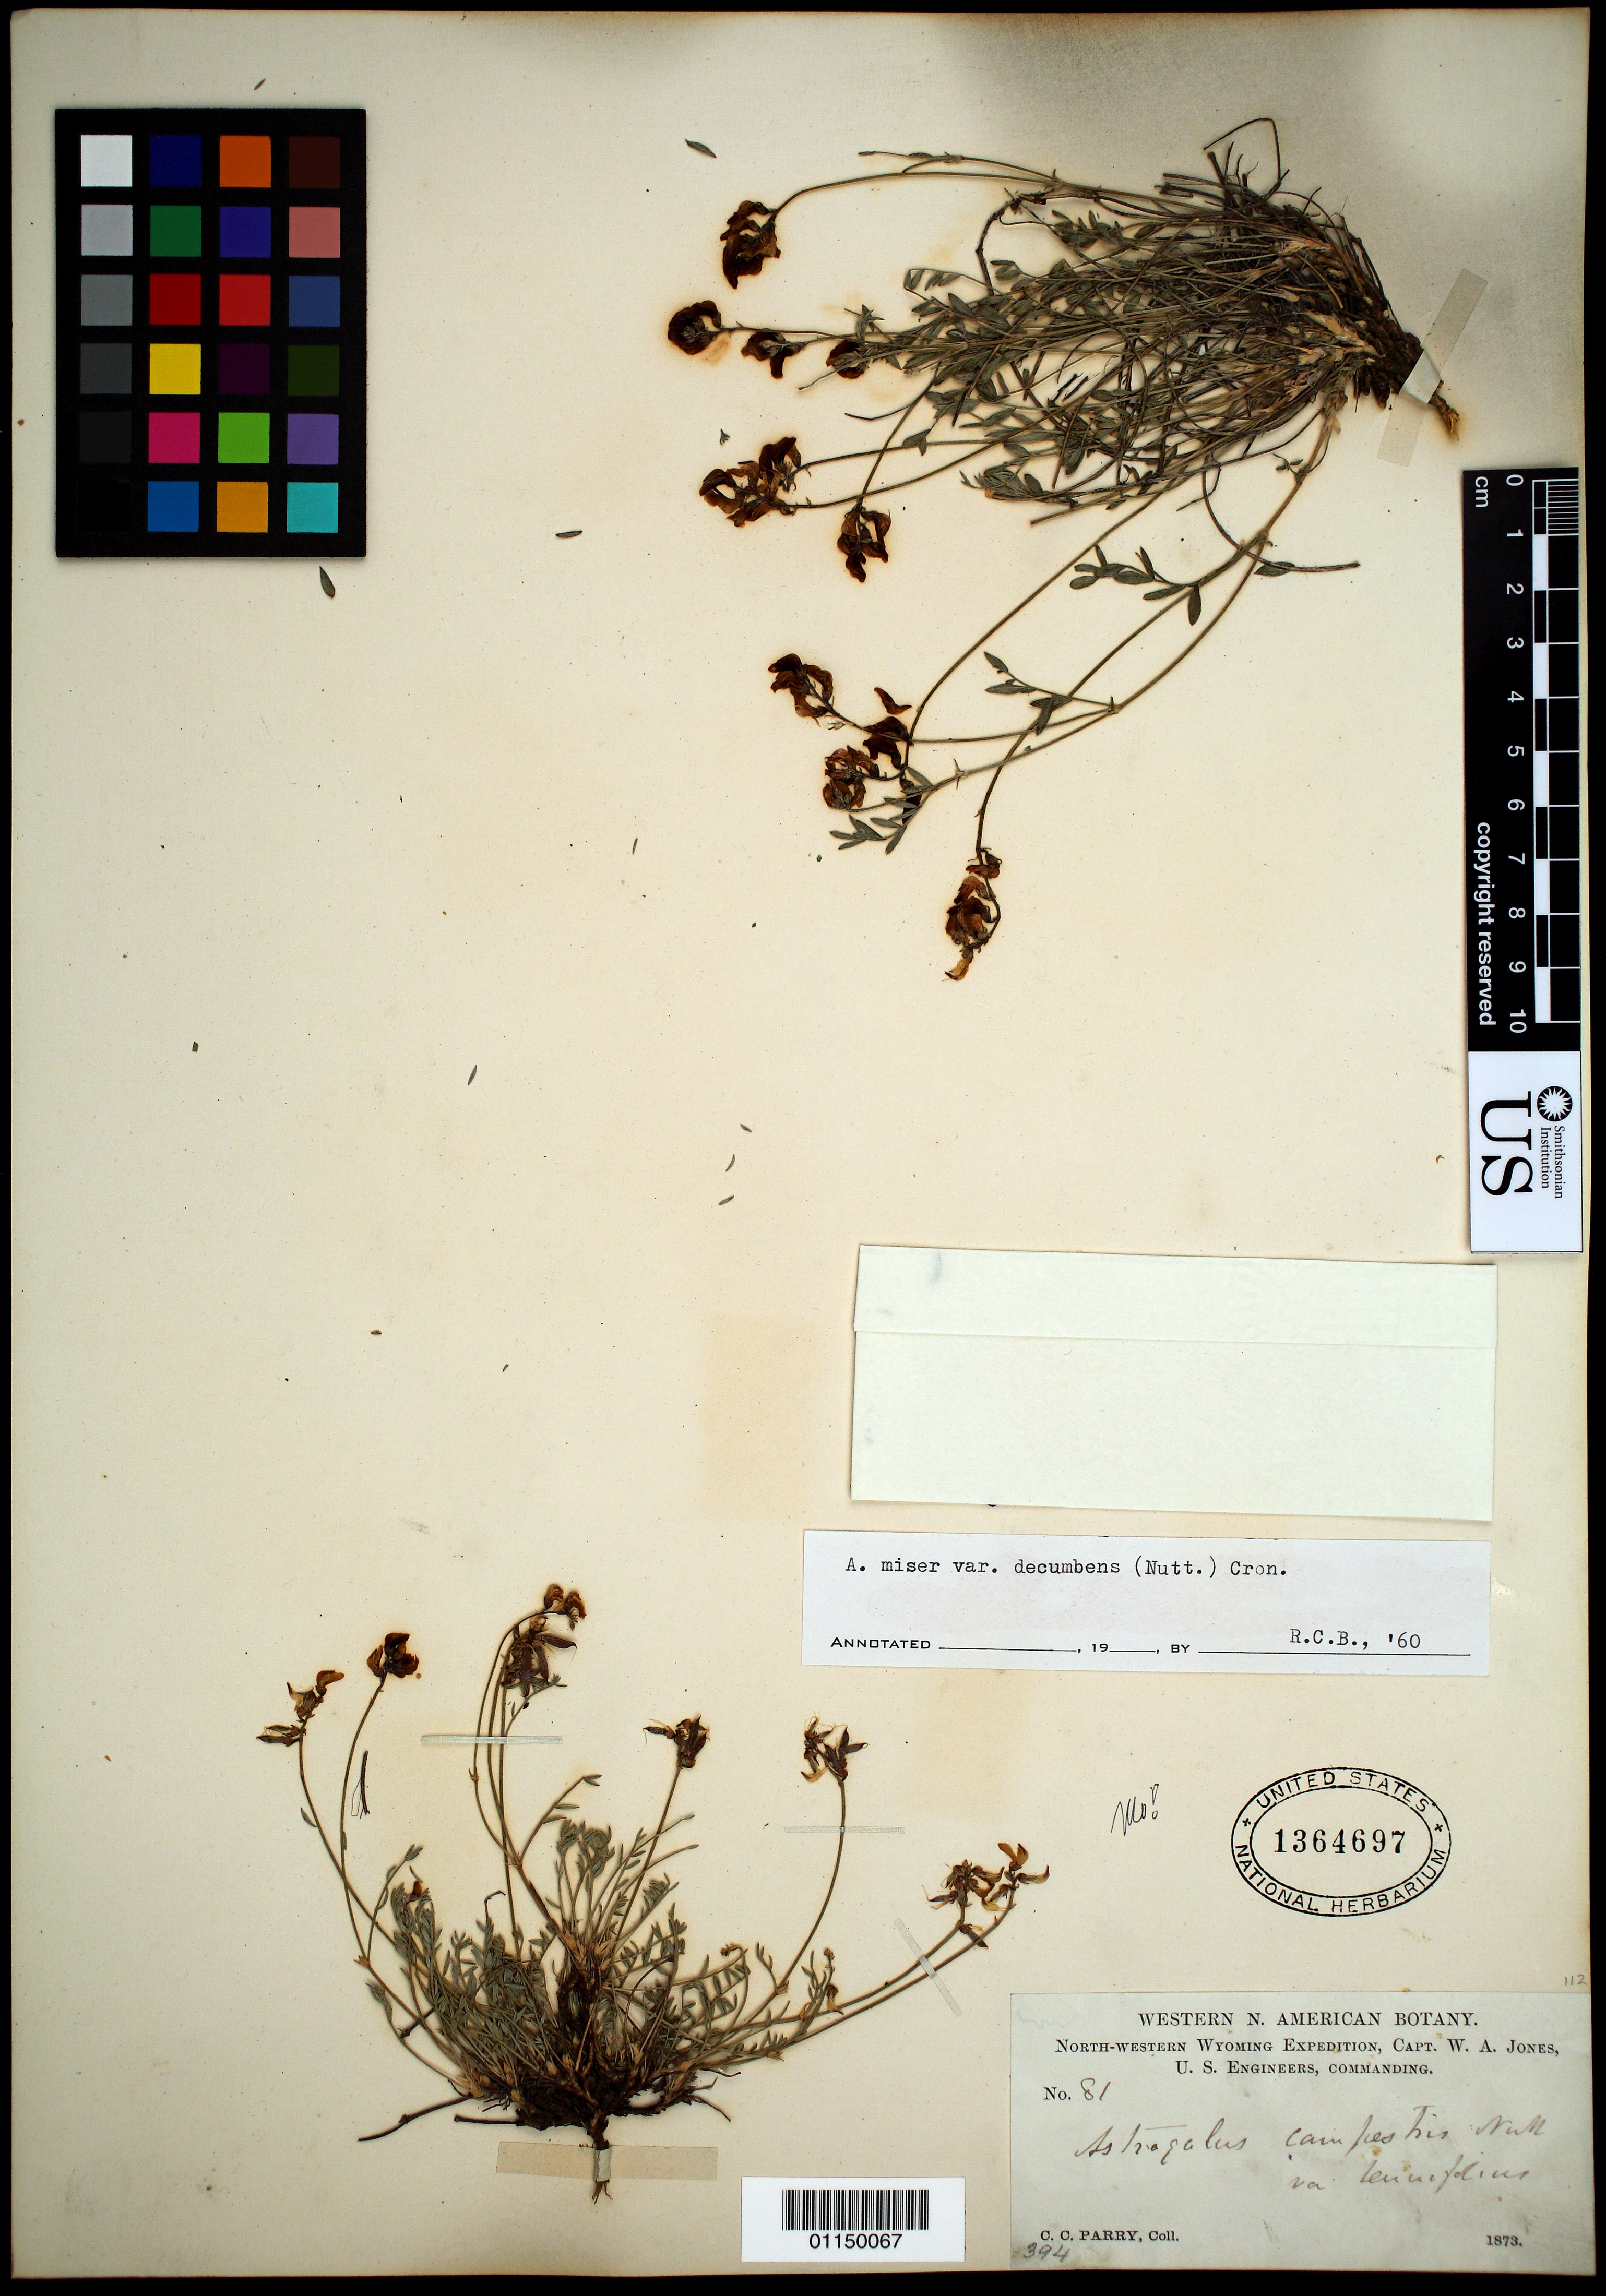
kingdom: Plantae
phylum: Tracheophyta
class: Magnoliopsida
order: Fabales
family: Fabaceae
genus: Astragalus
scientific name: Astragalus miser var. decumbens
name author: (Nutt. ex Torr. & A. Gray) Cronq.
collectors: C. C. Parry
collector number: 81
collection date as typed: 1873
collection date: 1873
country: United States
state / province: Wyoming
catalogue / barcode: US 1364697